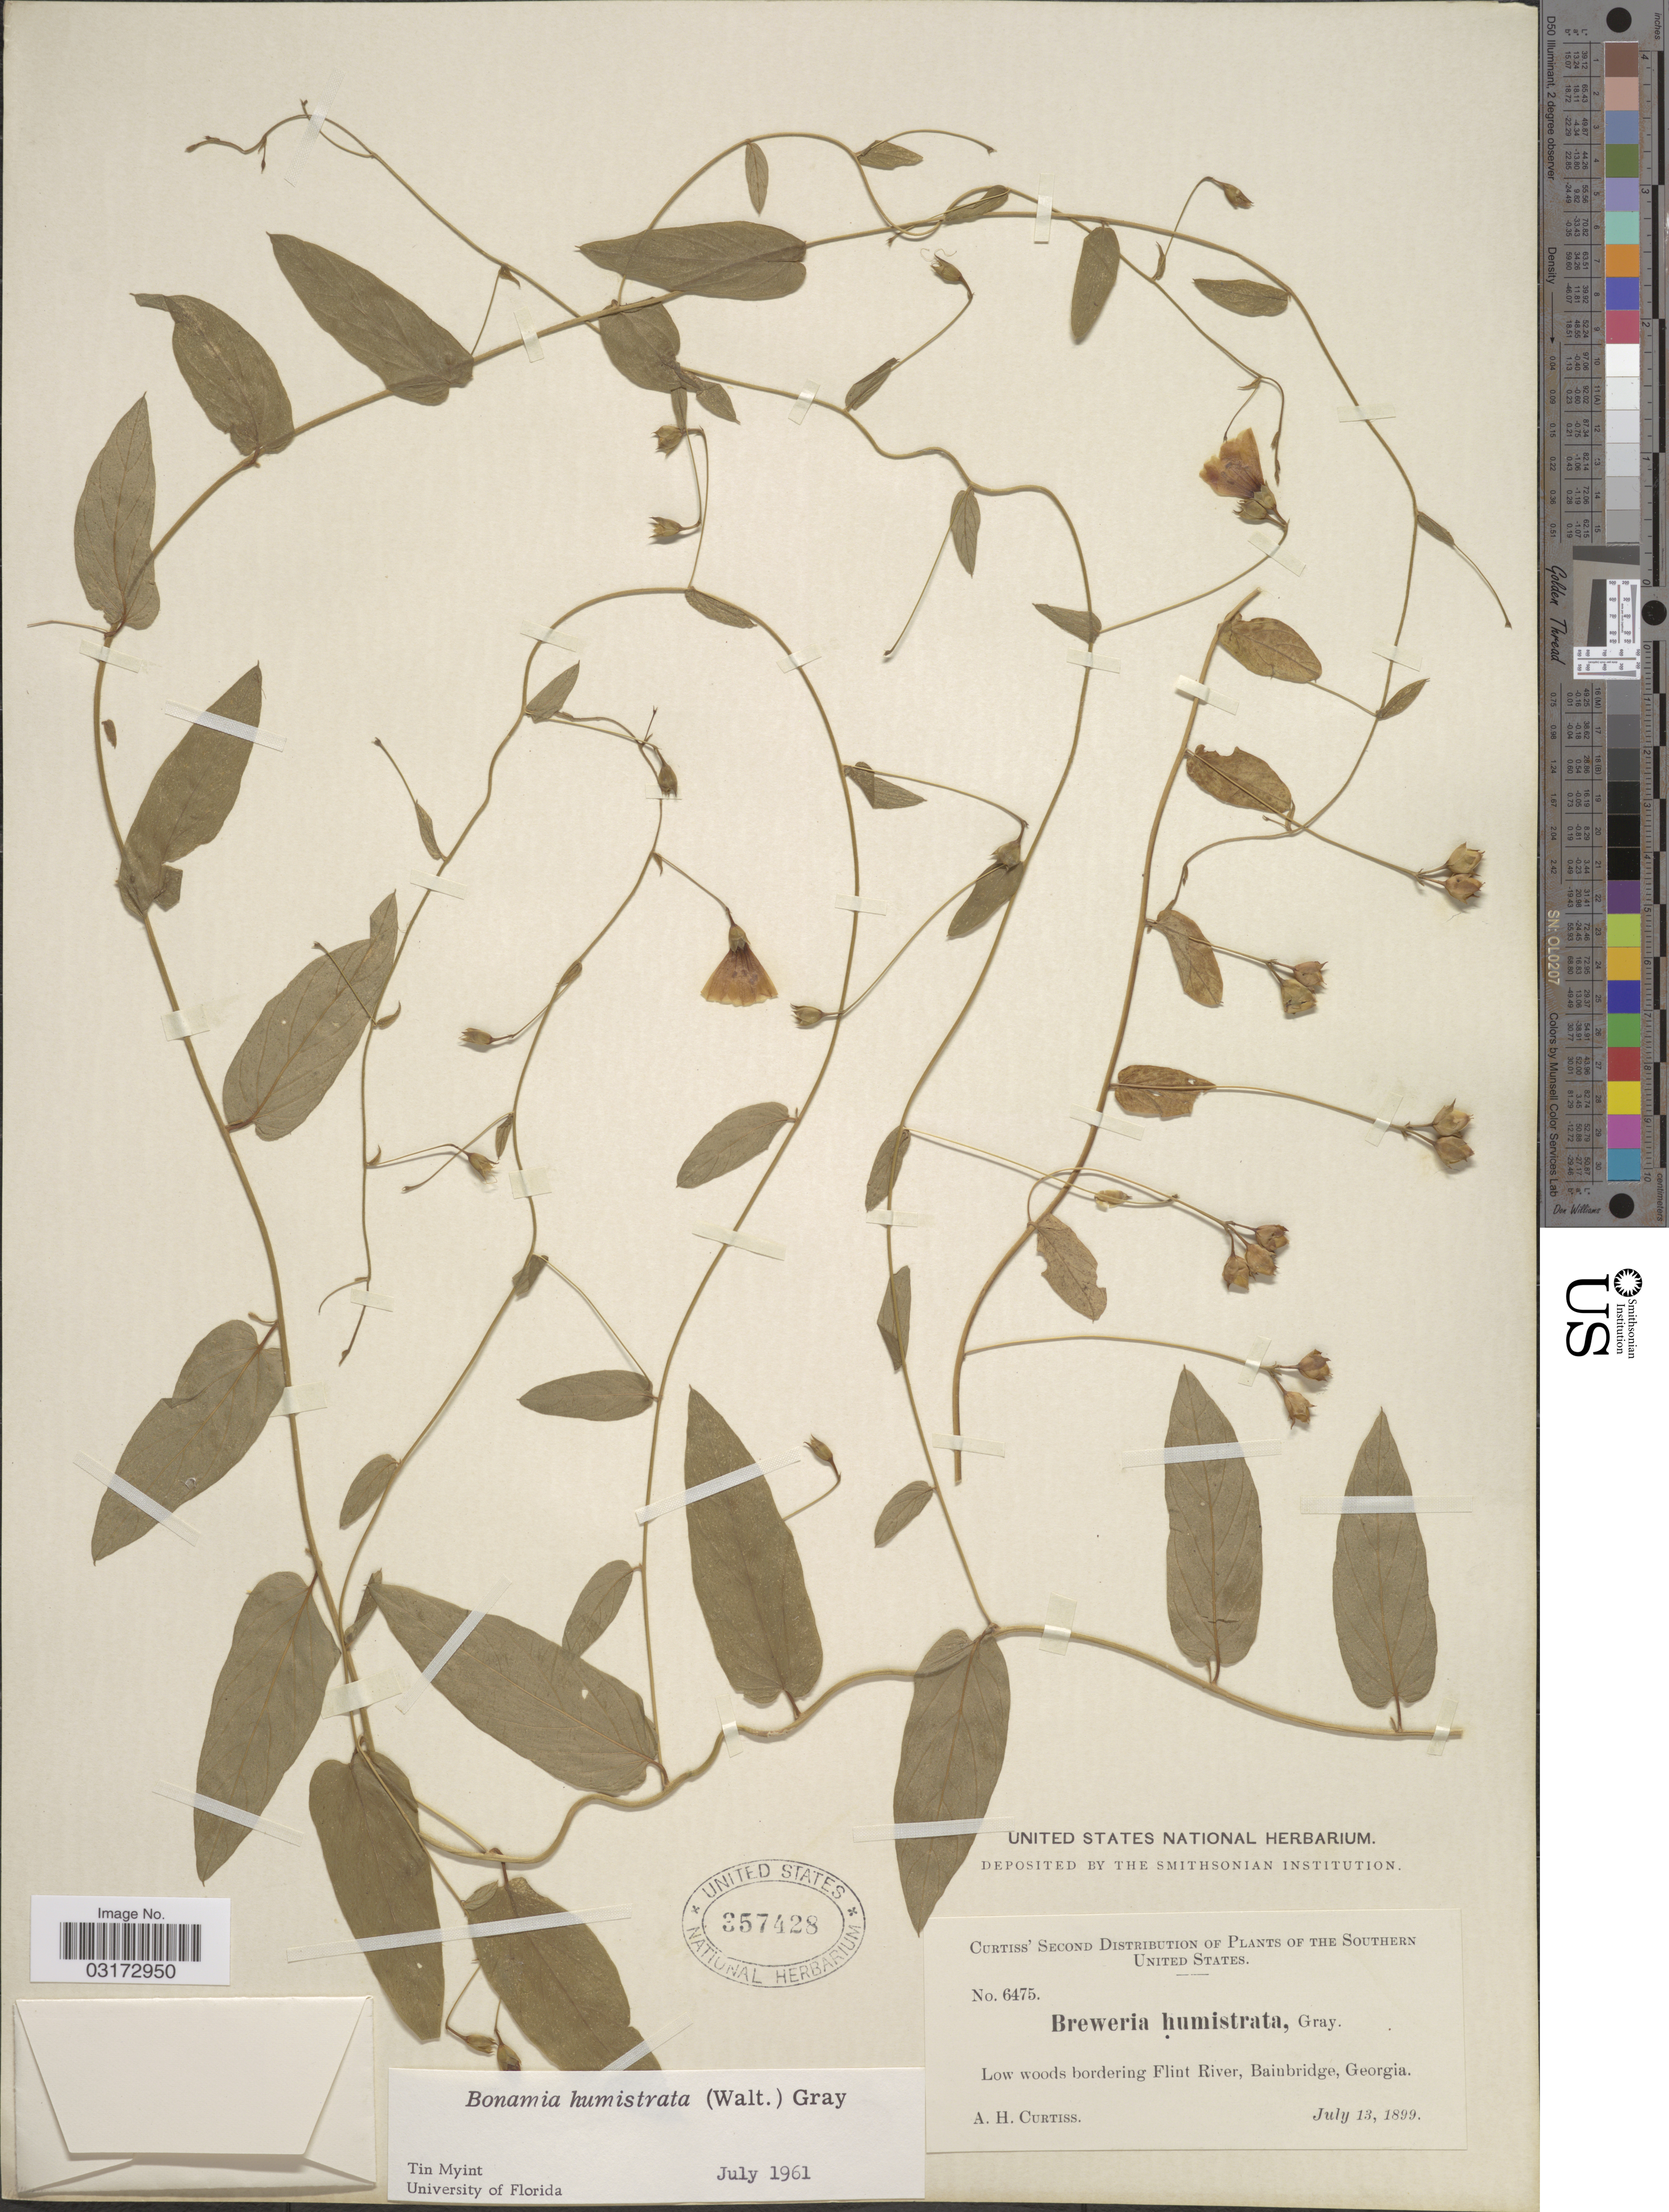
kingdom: Plantae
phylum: Tracheophyta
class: Magnoliopsida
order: Solanales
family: Convolvulaceae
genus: Stylisma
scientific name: Stylisma humistrata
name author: (Walter) Chapm.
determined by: Strong, Mark T., (BOT), Smithsonian Institution - National Museum of Natural History (UNITED STATES)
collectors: A. H. Curtiss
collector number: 6475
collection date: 1899-07-13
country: United States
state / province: Georgia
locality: The Southern United States, Low woods bordering Flint River, Bainbridge.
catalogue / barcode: US 357428